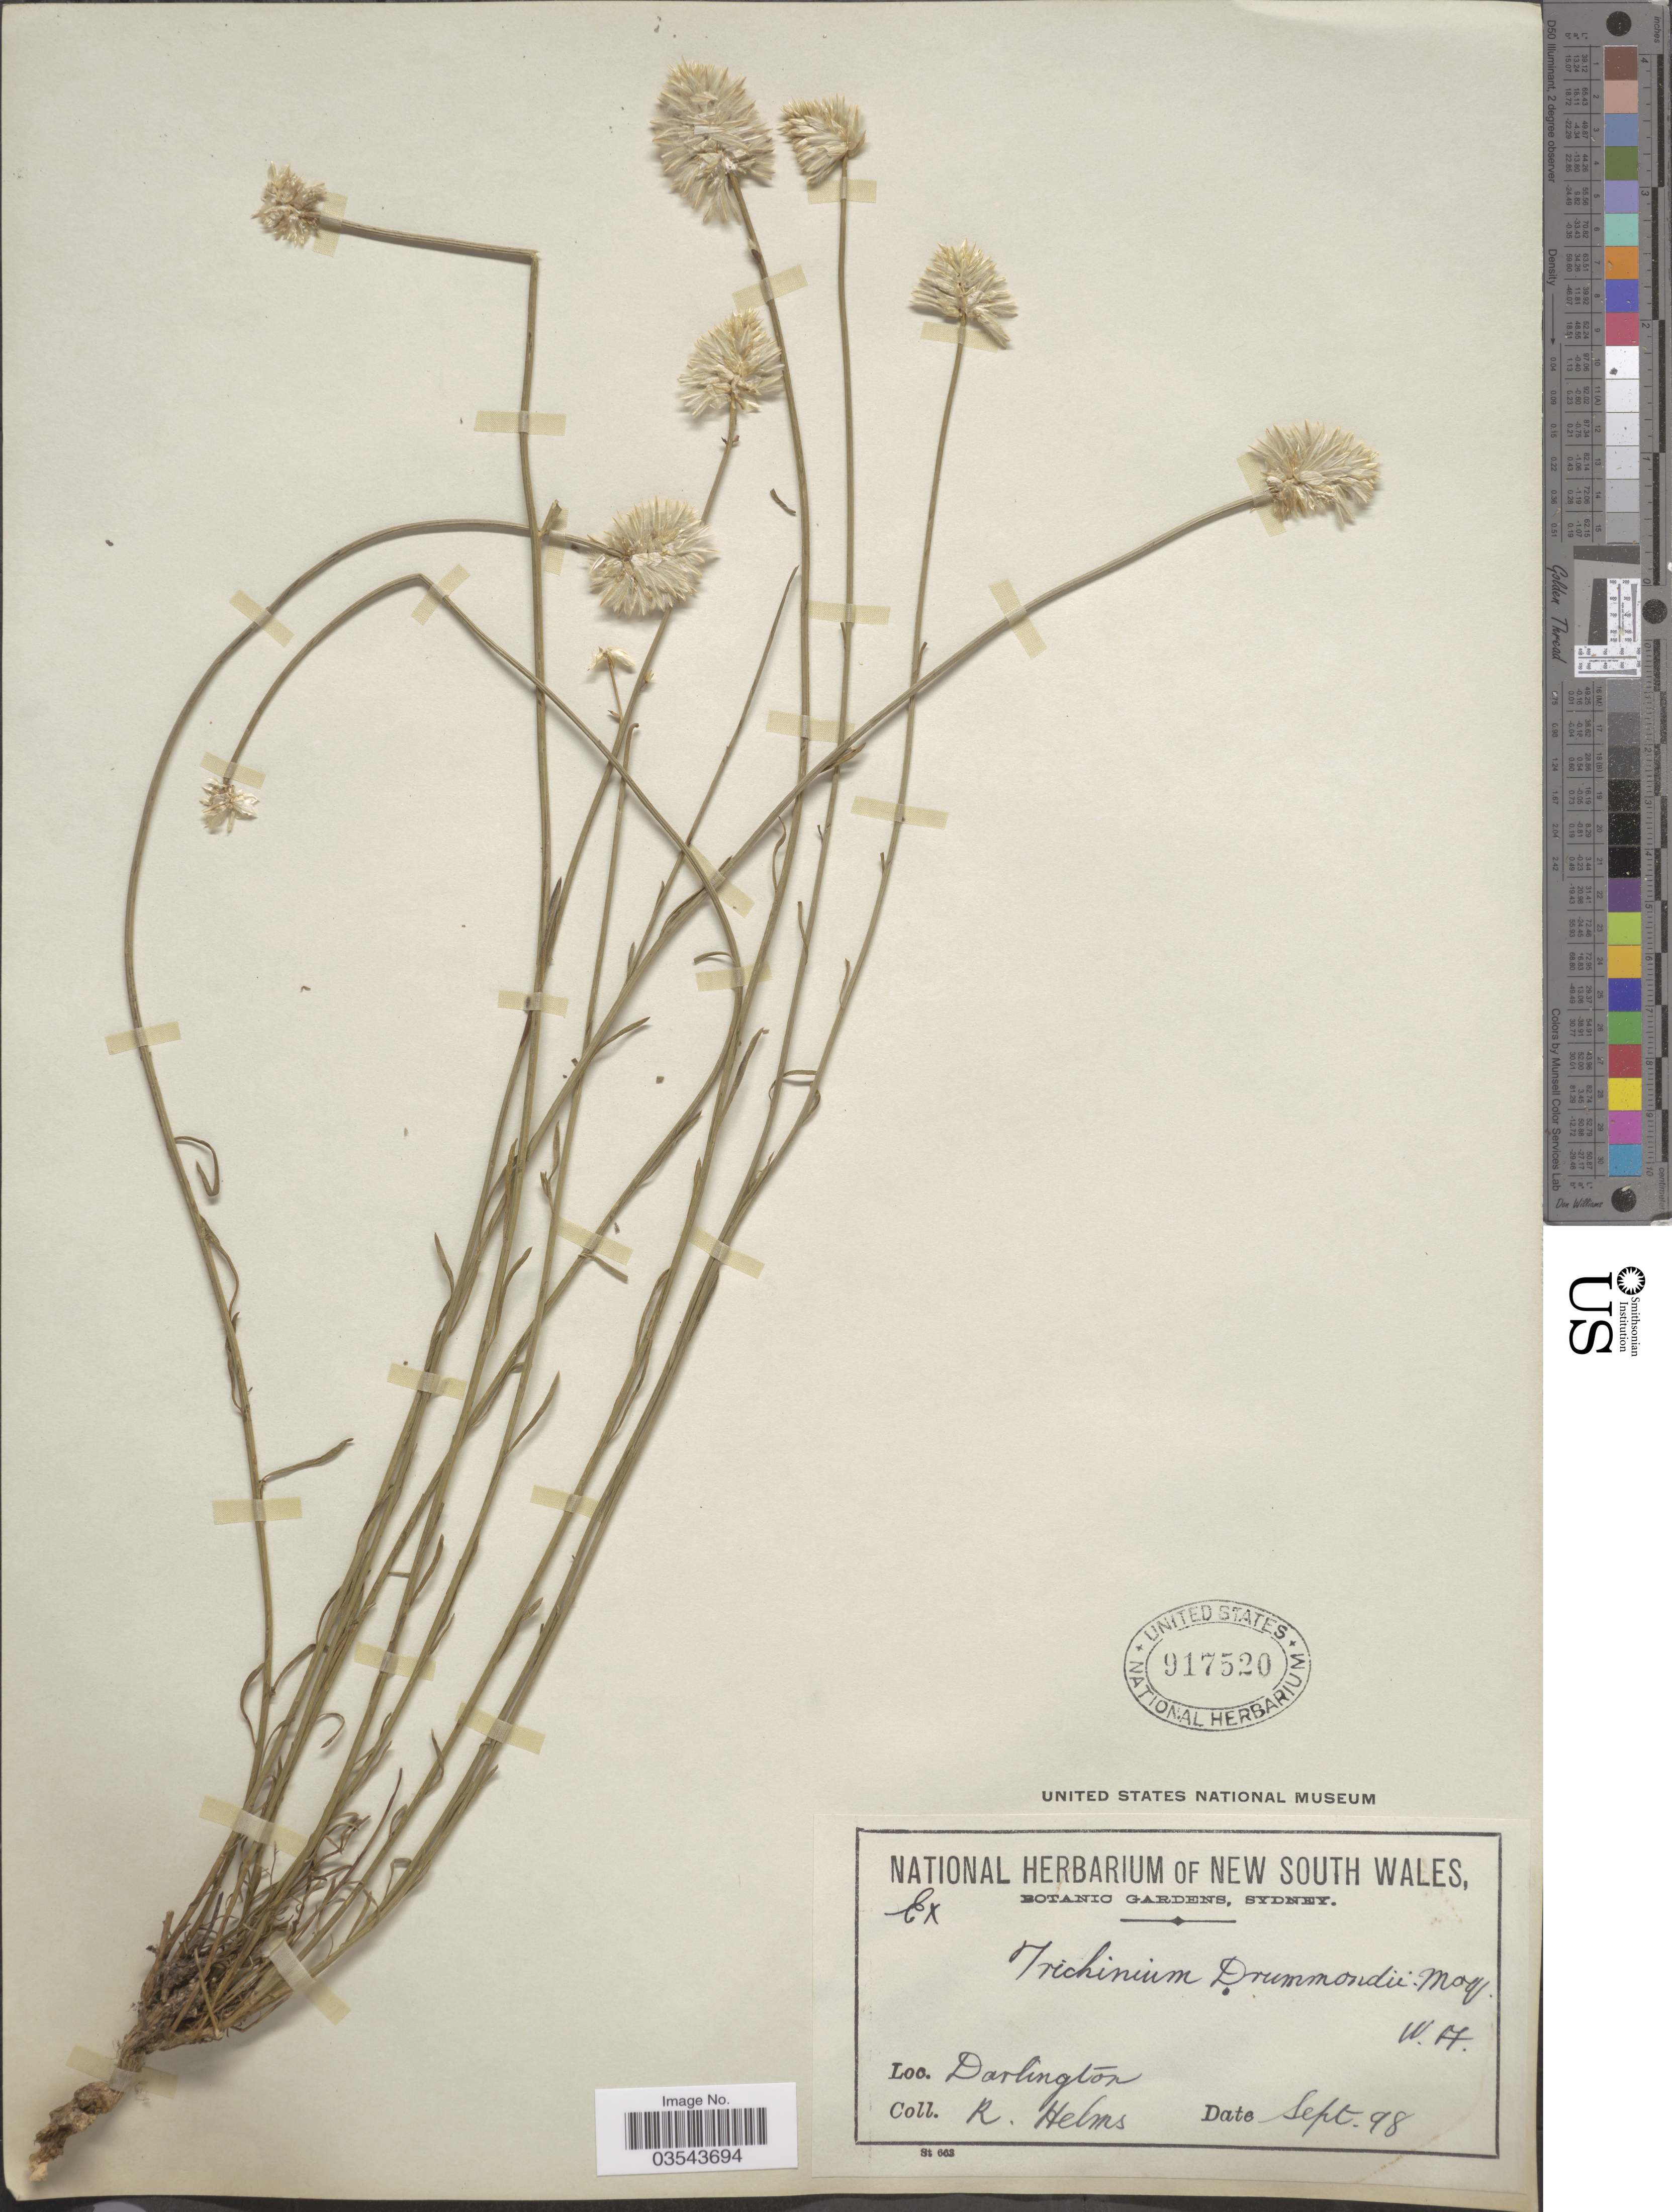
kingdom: Plantae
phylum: Tracheophyta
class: Magnoliopsida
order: Caryophyllales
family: Amaranthaceae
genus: Ptilotus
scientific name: Ptilotus drummondii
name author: (Moq.) F. Muell.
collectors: R. Helms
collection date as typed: Transcribed d/m/y: /9/98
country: Australia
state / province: Western Australia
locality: Darlington. W.A.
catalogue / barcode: US 917520